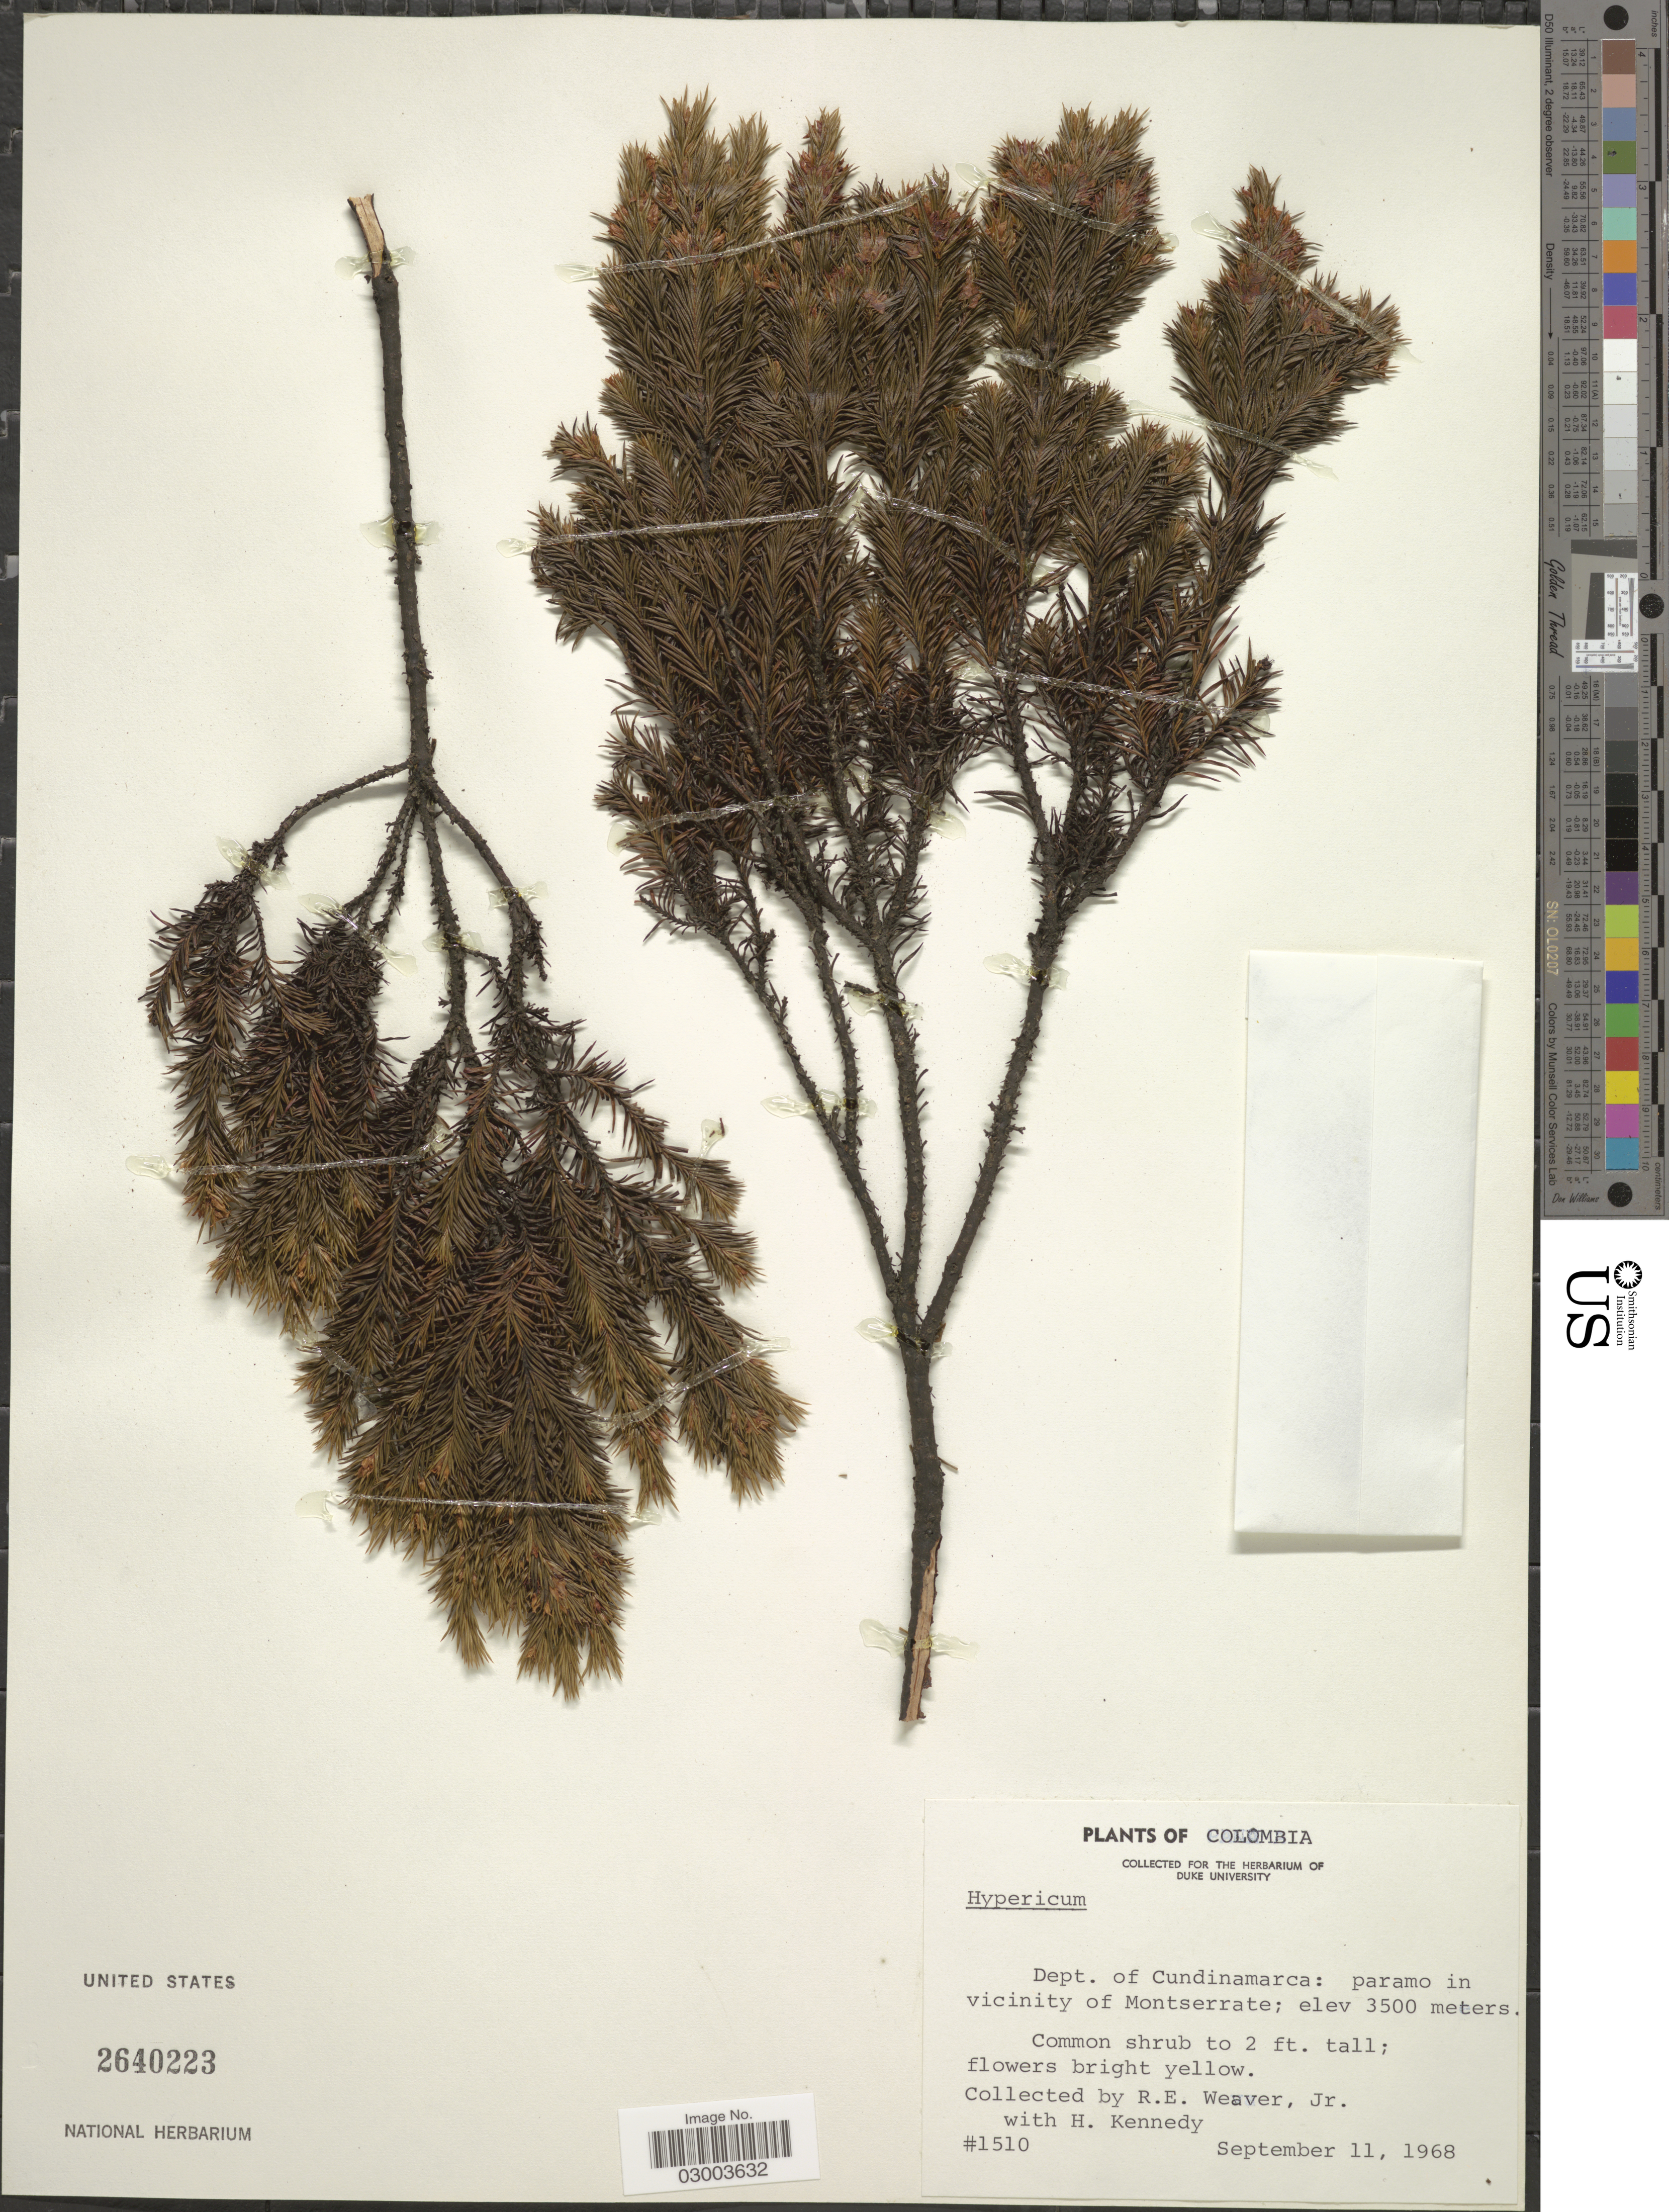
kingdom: Plantae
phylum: Tracheophyta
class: Magnoliopsida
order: Malpighiales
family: Hypericaceae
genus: Hypericum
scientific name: Hypericum juniperinum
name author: Kunth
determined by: Strong, Mark T., (BOT), Smithsonian Institution - National Museum of Natural History (UNITED STATES)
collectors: R. Weaver Jr. & H. Kennedy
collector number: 1510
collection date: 1968-09-11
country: Colombia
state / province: Cundinamarca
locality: Dept. Cundinamarca: paramo in vicinityof Montserrate.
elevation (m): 3500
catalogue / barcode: US 2640223